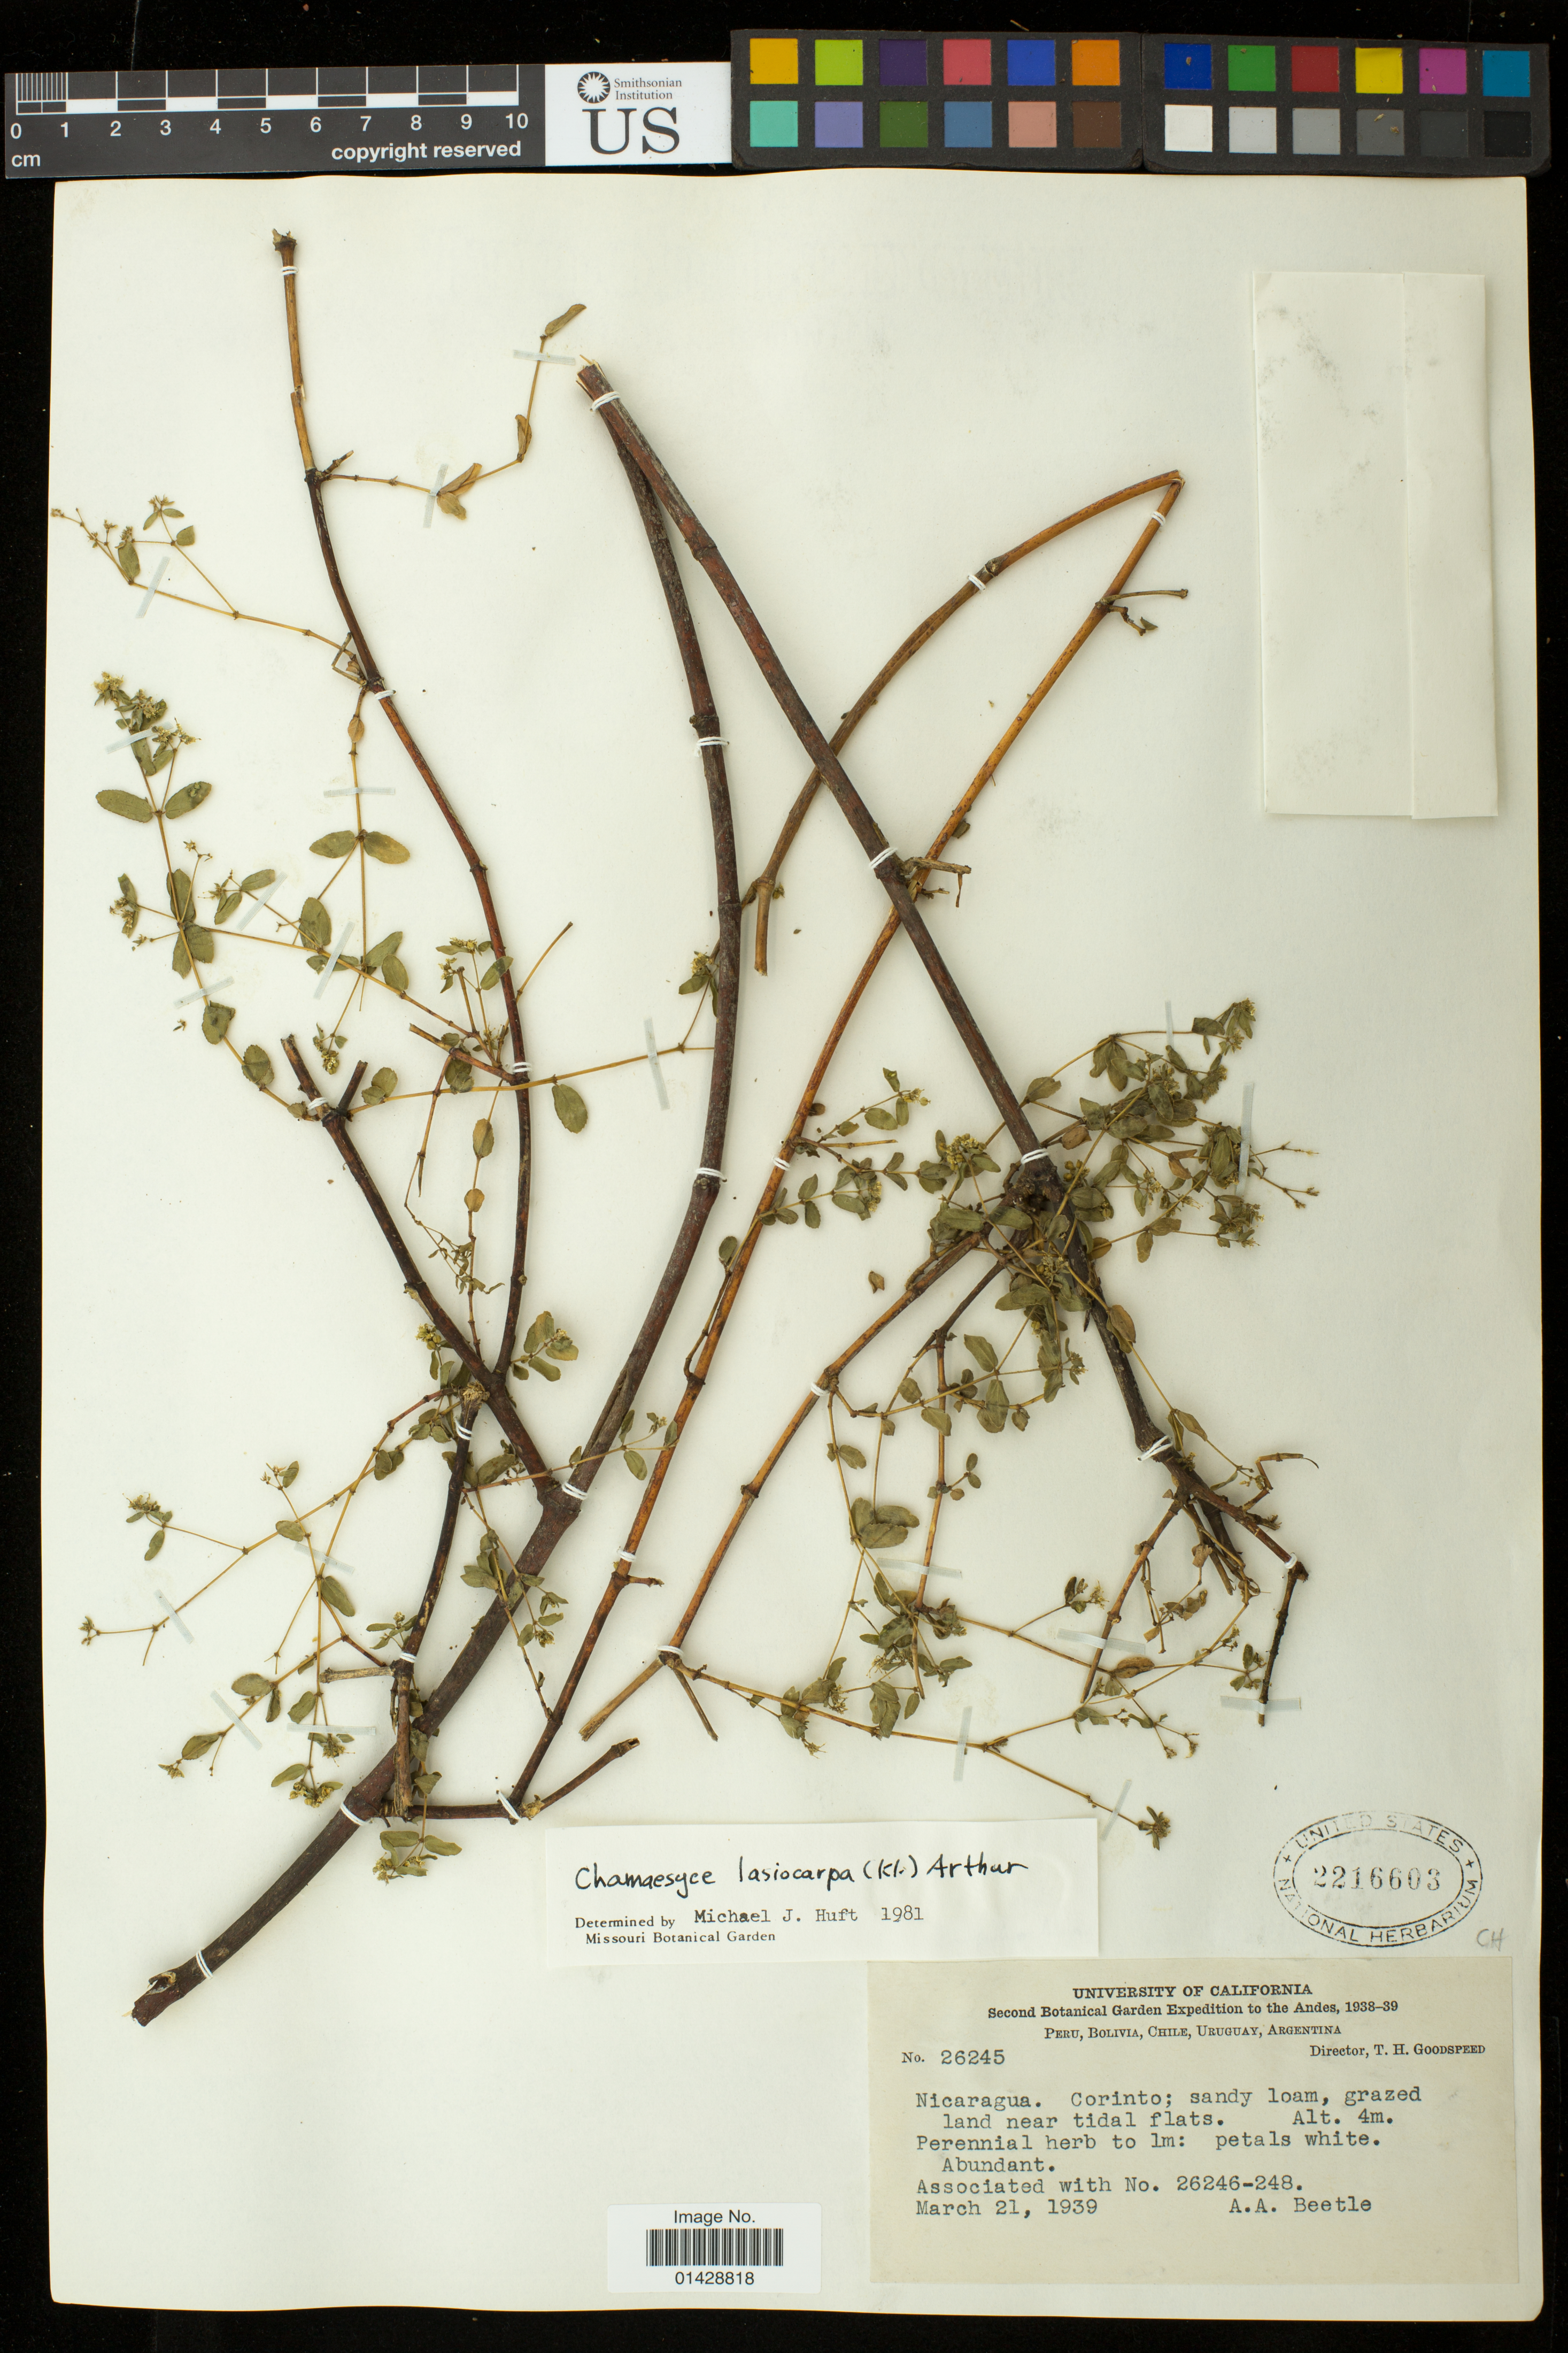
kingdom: Plantae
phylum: Tracheophyta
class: Magnoliopsida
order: Malpighiales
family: Euphorbiaceae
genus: Euphorbia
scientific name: Euphorbia lasiocarpa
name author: Klotzsch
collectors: A. A. Beetle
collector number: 26245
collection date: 1939-03-21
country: Nicaragua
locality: Corinto; sandy loam, grazed land near tidal flats.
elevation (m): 4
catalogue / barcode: US 2216603